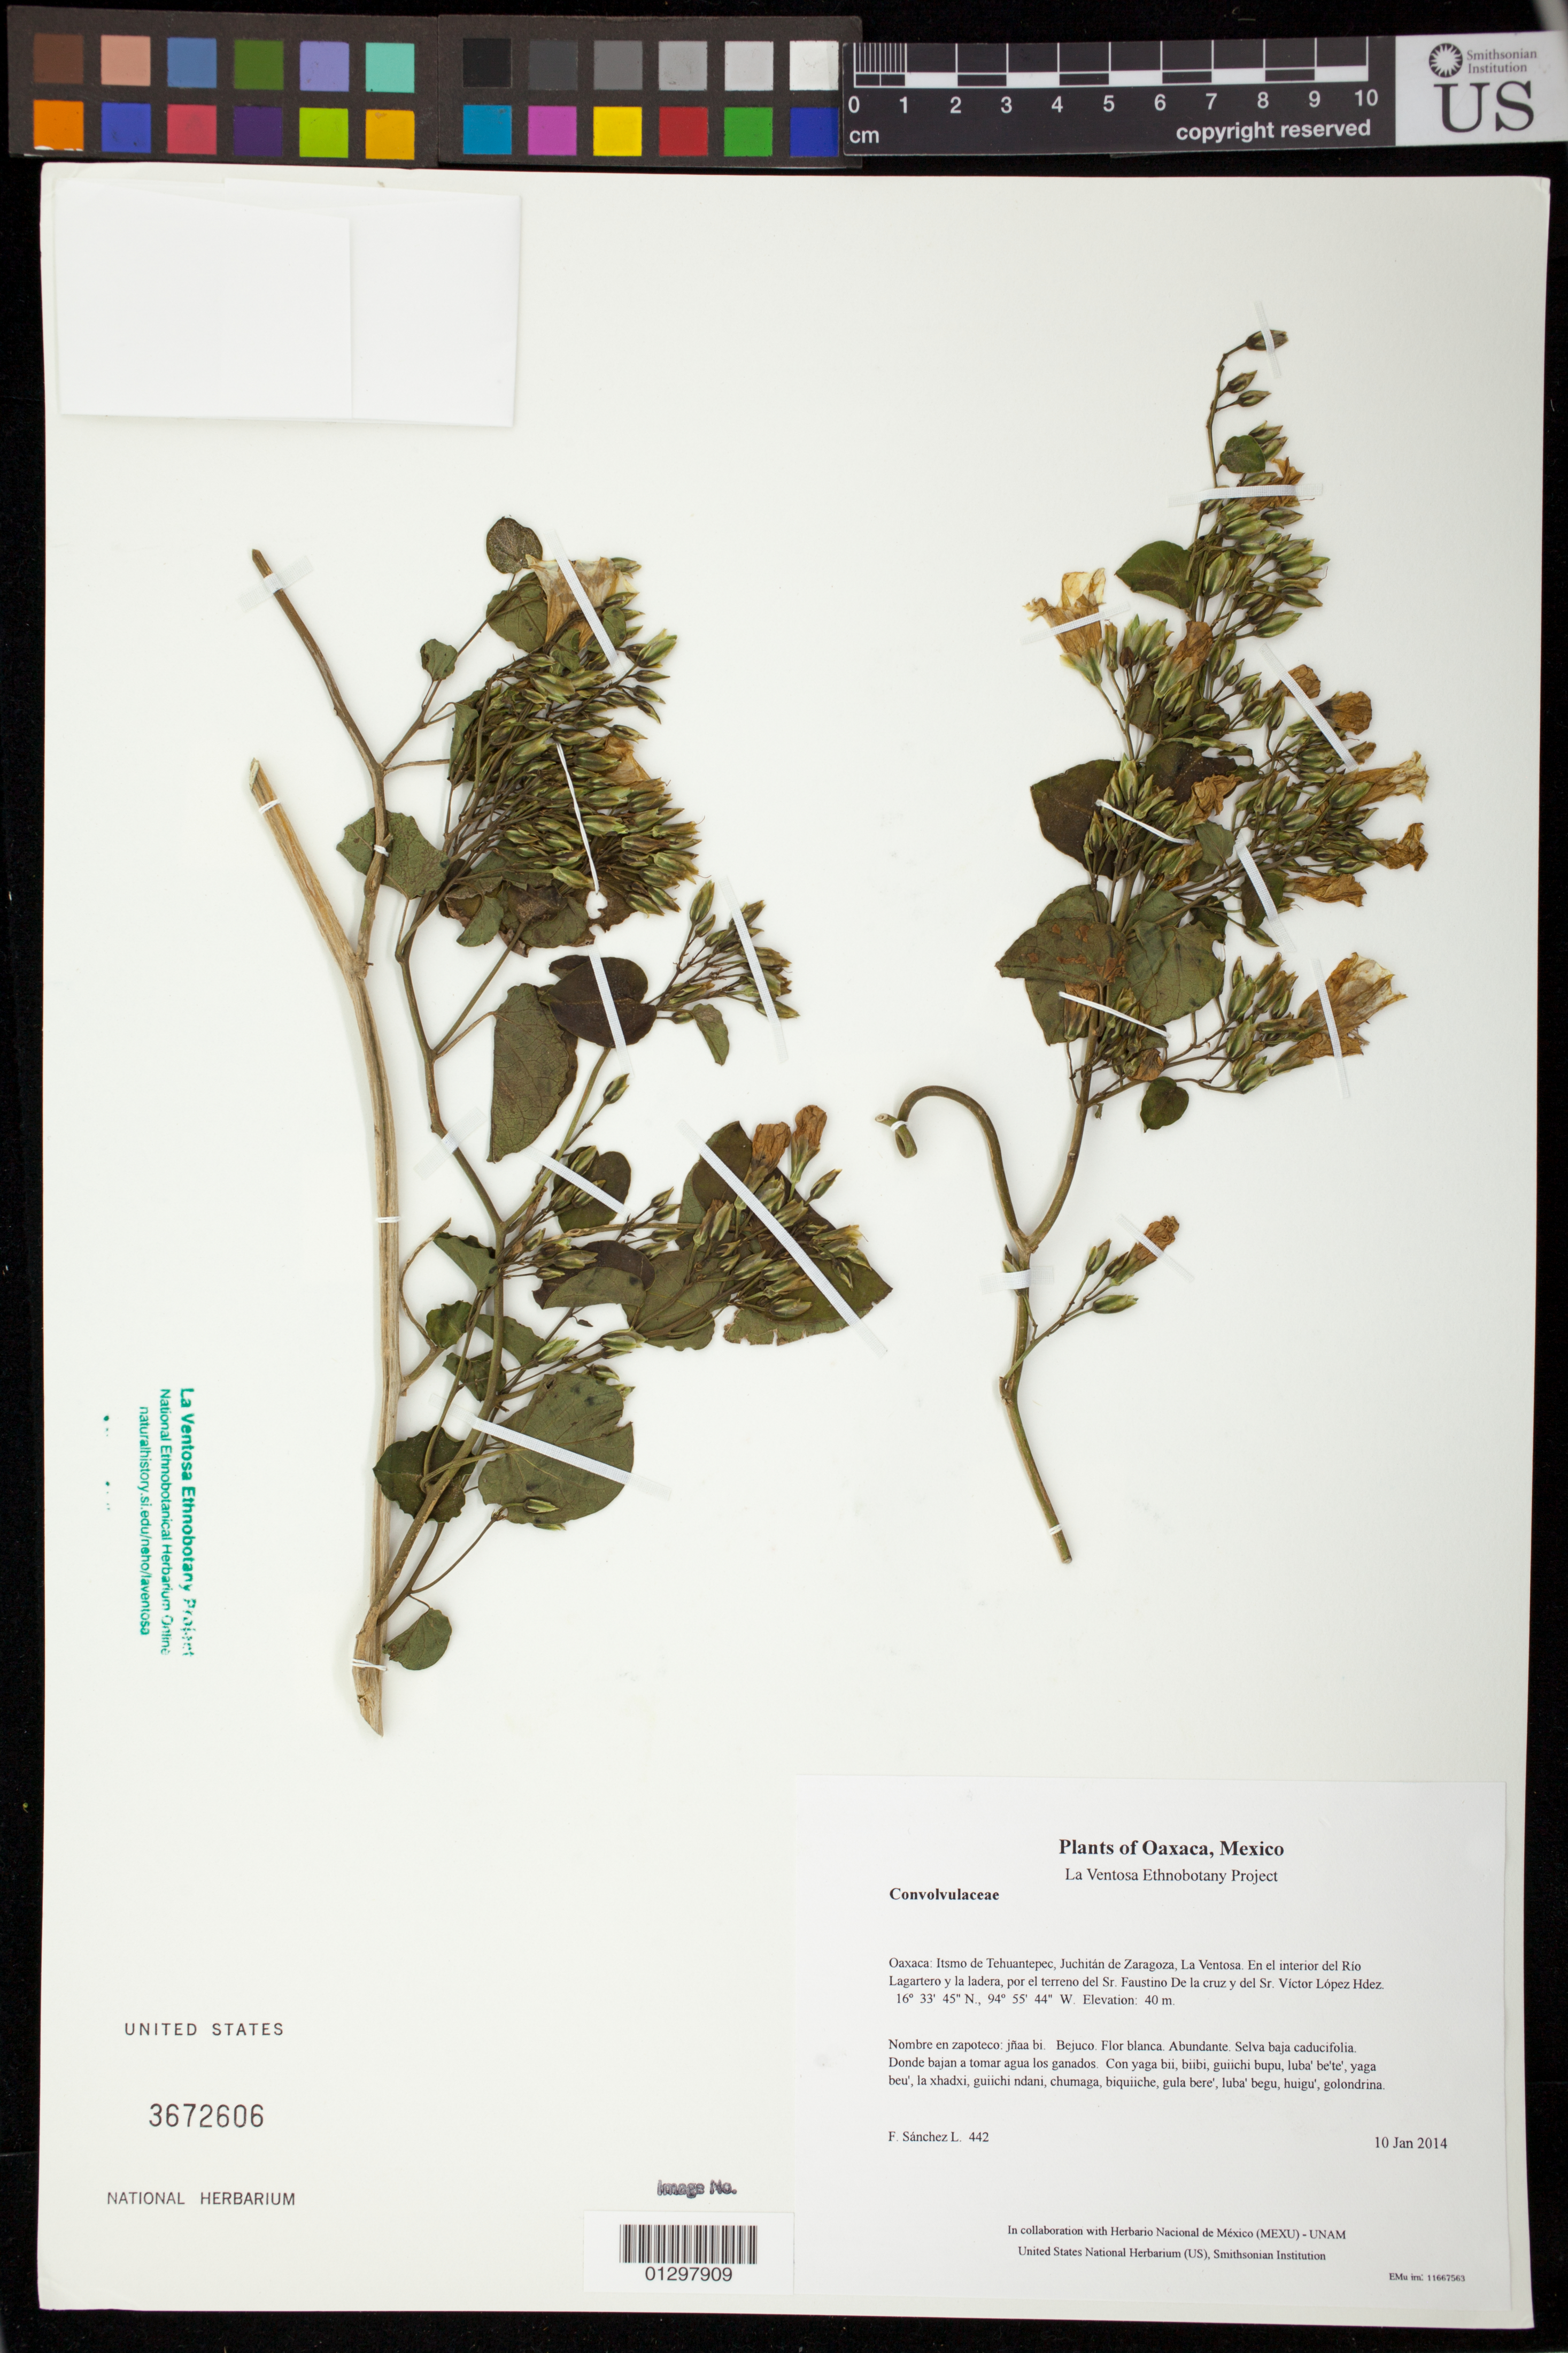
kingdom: Plantae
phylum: Tracheophyta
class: Magnoliopsida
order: Solanales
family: Convolvulaceae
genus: Turbina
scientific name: Turbina corymbosa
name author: (L.) Raf.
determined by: Velasco G., Kenia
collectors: F. Sánchez L.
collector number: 442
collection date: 2014-01-10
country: Mexico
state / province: Oaxaca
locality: Itsmo de Tehuantepec, Juchitán de Zaragoza, La Ventosa. En el interior del Río Lagartero y la ladera, por el terreno del Sr. Faustino De la cruz y del Sr. Víctor López Hdez.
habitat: Selva baja caducifolia. Donde bajan a tomar agua los ganados.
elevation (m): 40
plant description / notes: JEBOT, MEXU, SERO, US; Luba'. Guie' naquichi'. Stale.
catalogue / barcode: US 3672606